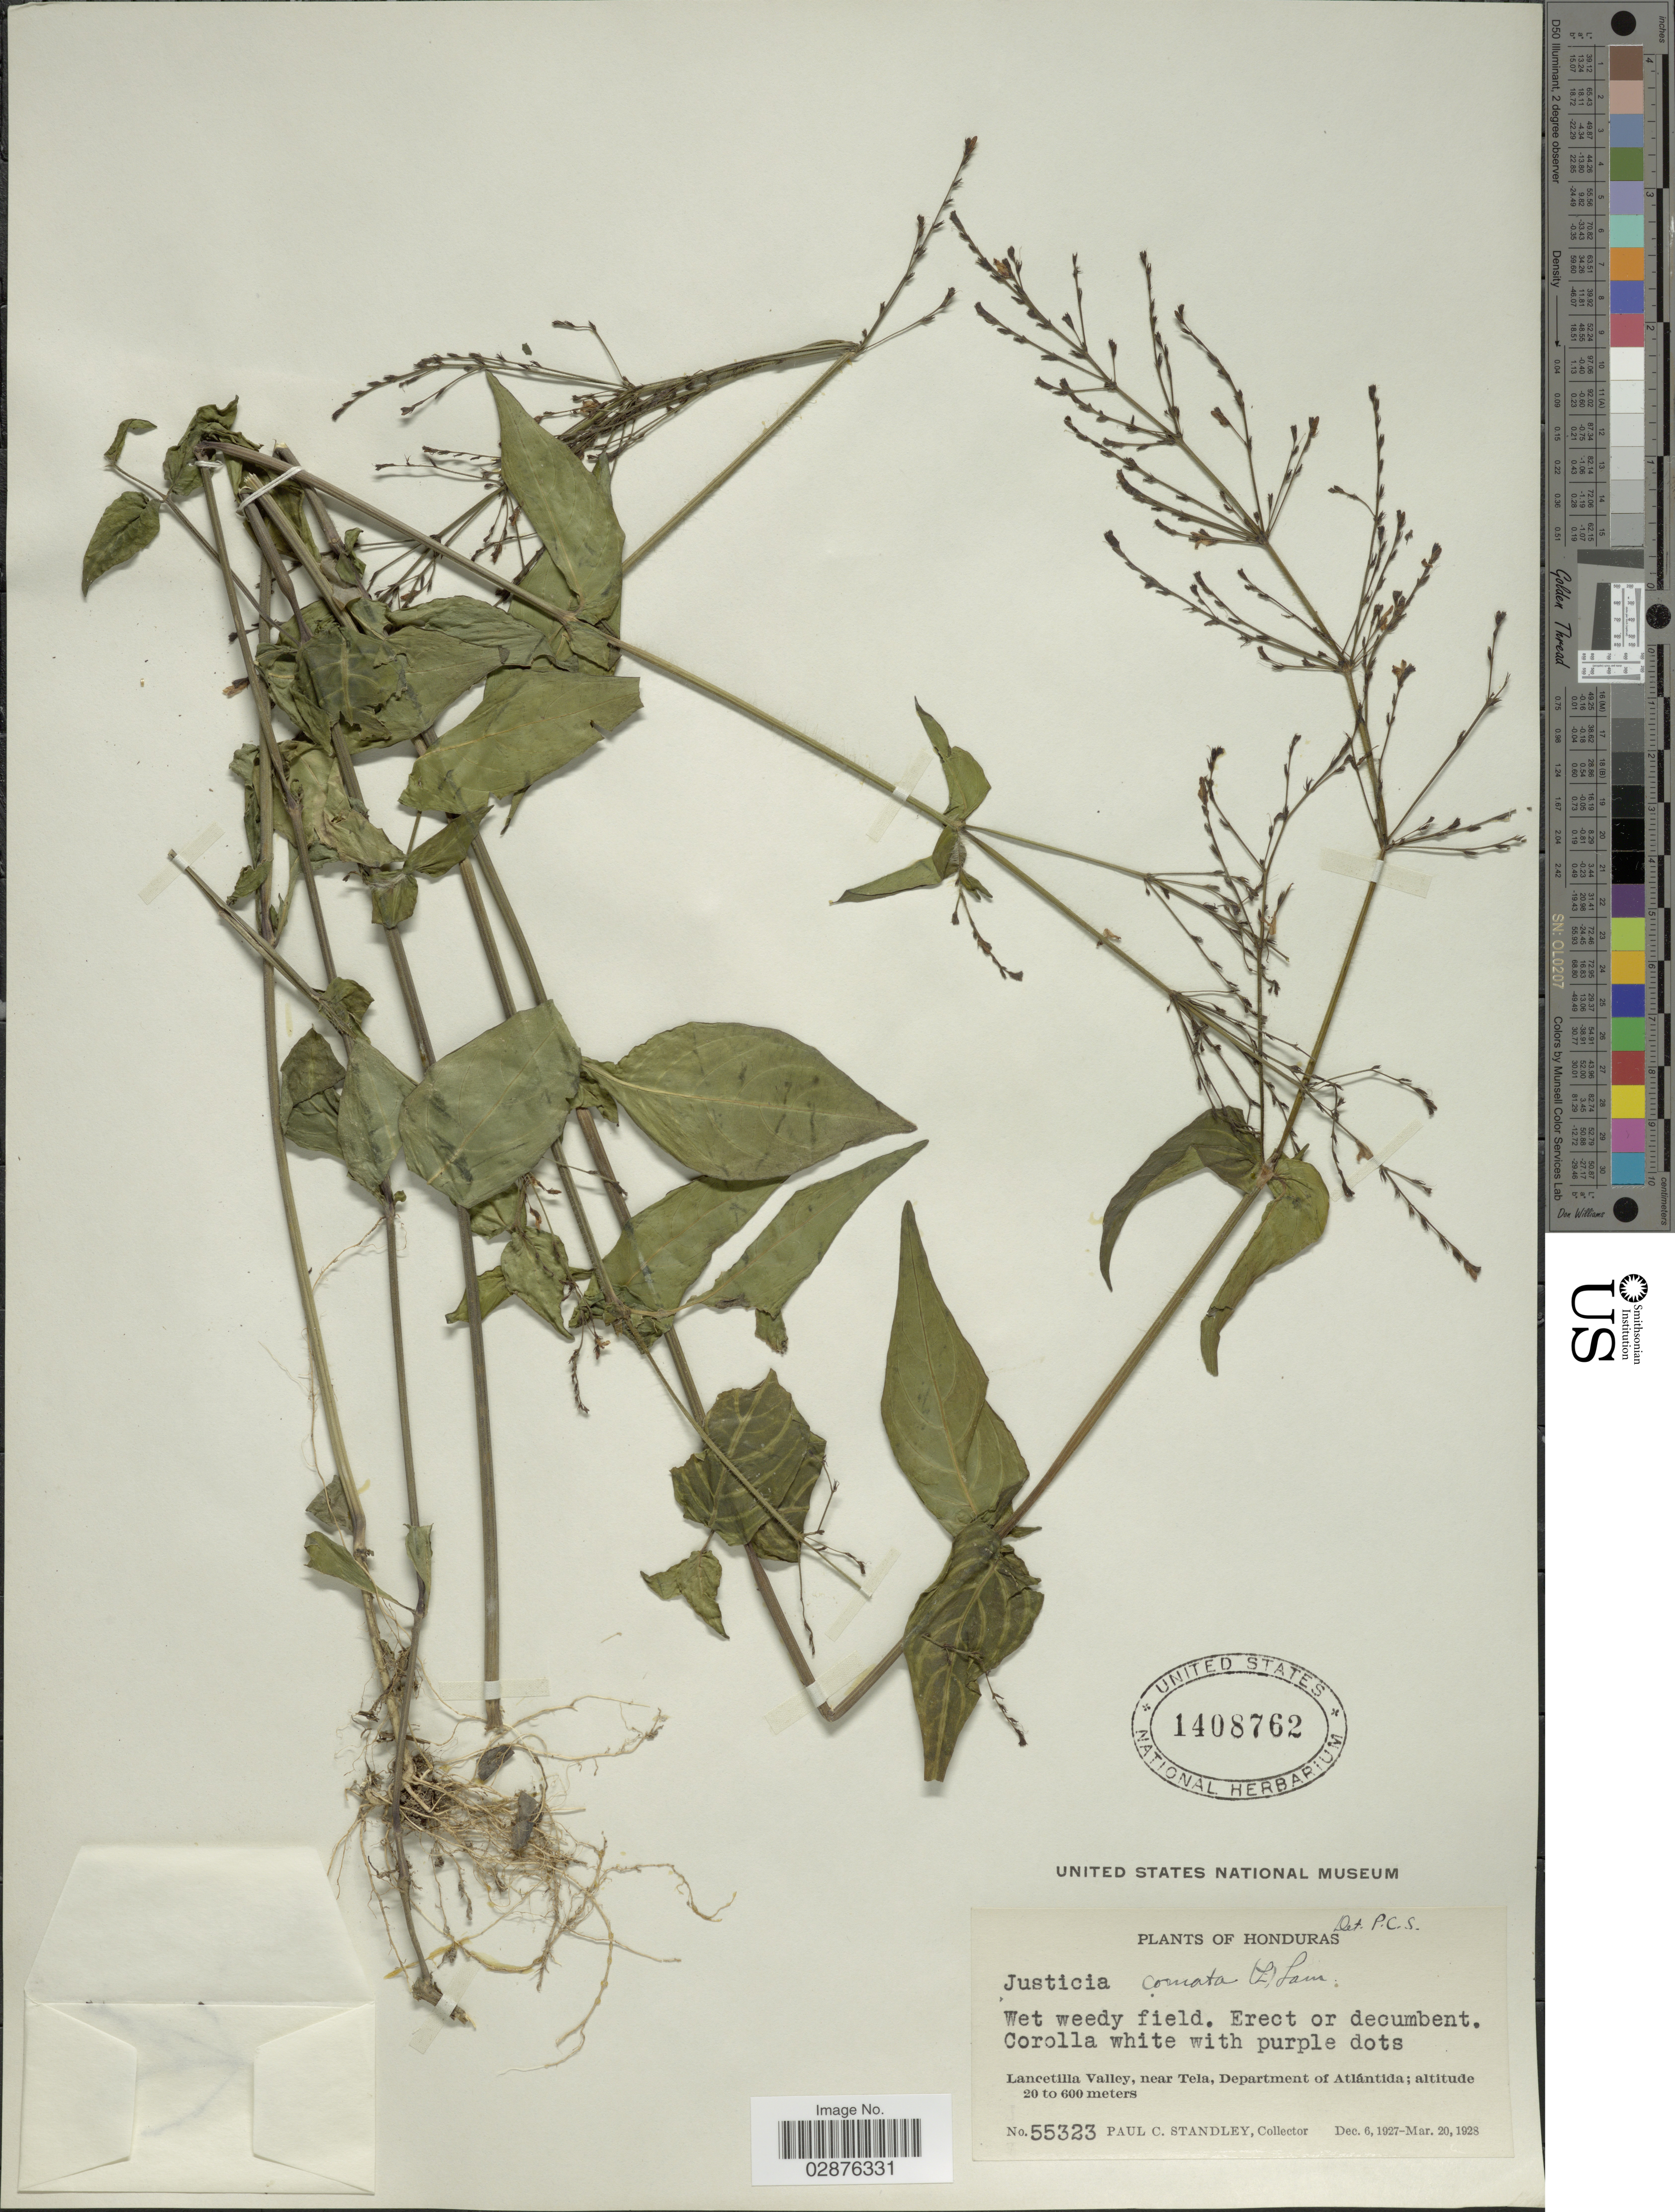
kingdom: Plantae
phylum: Tracheophyta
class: Magnoliopsida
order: Lamiales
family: Acanthaceae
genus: Justicia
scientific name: Justicia comata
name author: (L.) Lam.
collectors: P. C. Standley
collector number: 55323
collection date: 1927-12-06/1928-03-20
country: Honduras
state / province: Atlántida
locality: Lancetilla Valley, near Tela, Departement of Atlántida.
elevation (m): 20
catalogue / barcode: US 1408762